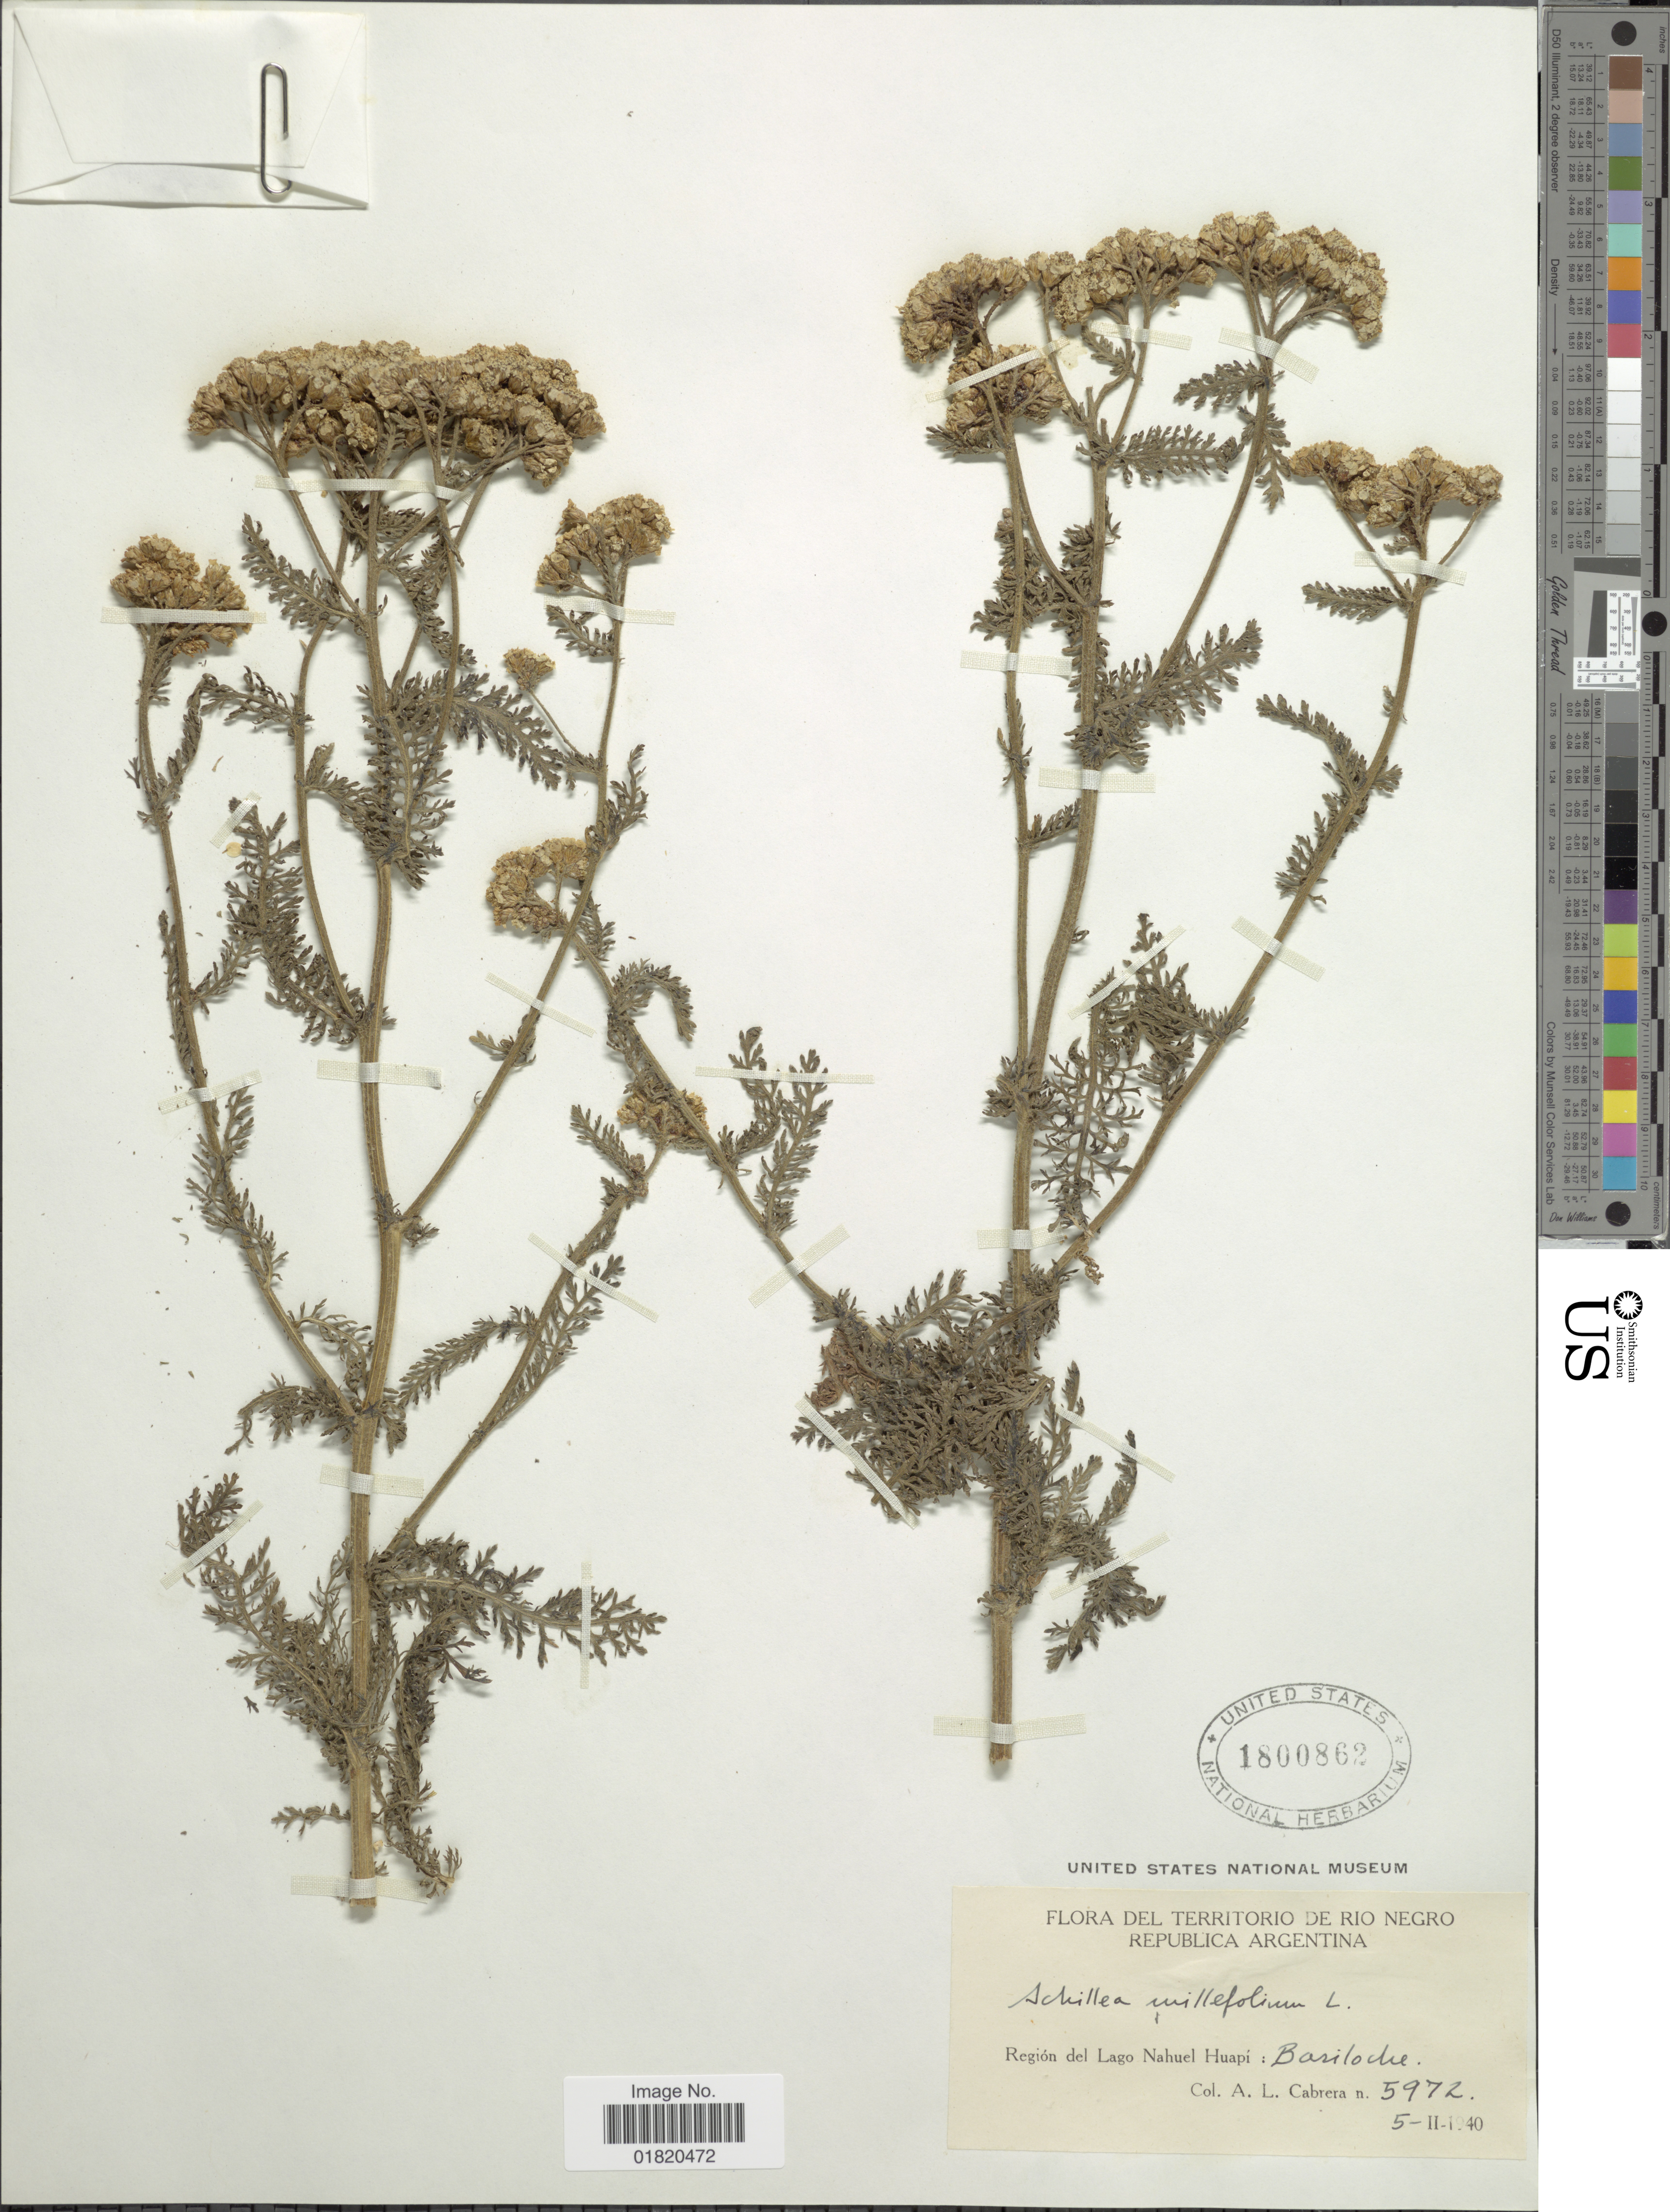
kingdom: Plantae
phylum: Tracheophyta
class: Magnoliopsida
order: Asterales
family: Asteraceae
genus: Achillea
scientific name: Achillea millefolium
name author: L.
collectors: A. L. Cabrera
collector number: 5972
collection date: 1940-02-05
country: Argentina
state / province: Rio Negro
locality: Región del Lago Nahuel Huapí: Bariloche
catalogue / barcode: US 1800862